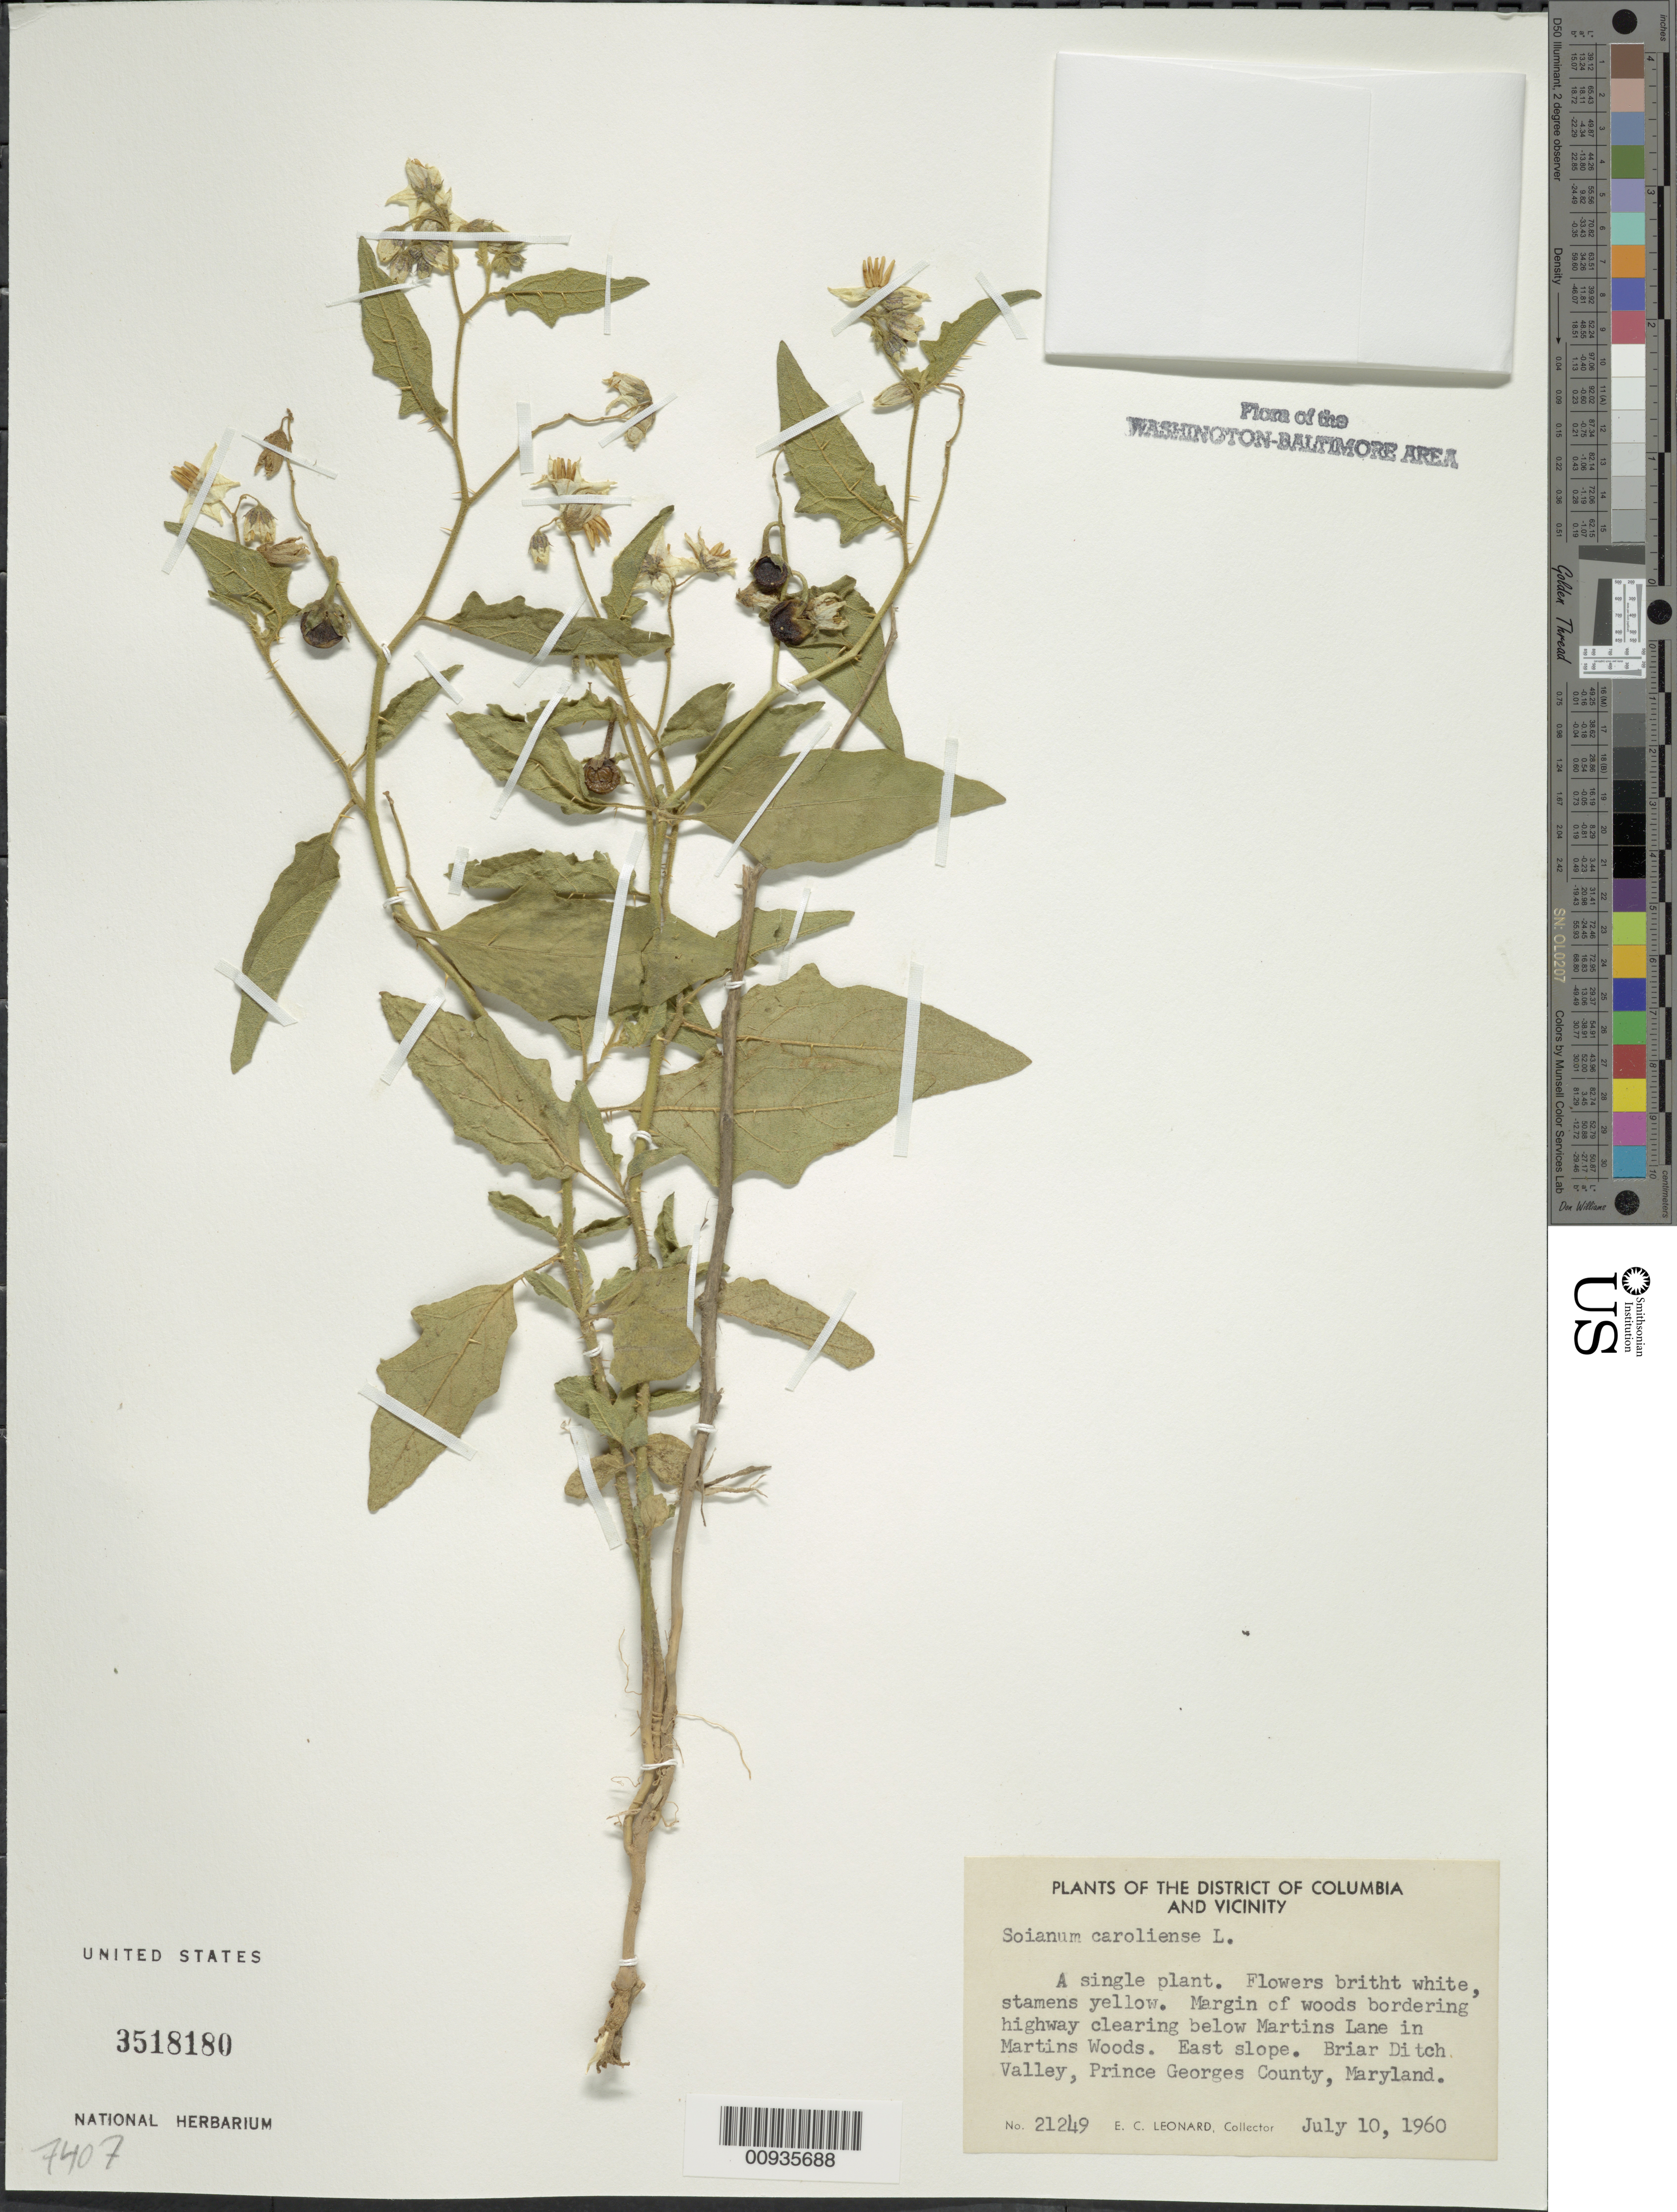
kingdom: Plantae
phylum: Tracheophyta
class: Magnoliopsida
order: Solanales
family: Solanaceae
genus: Solanum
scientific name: Solanum carolinense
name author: L.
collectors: E. C. Leonard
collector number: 21249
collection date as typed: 10 Jul 1960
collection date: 1960-07-10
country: United States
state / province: Maryland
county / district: Prince George's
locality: east bank of Briar Ditch Valley, Martins Lane in Martins Woods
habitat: margin of woods bordering highway clearing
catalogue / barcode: US 3518180